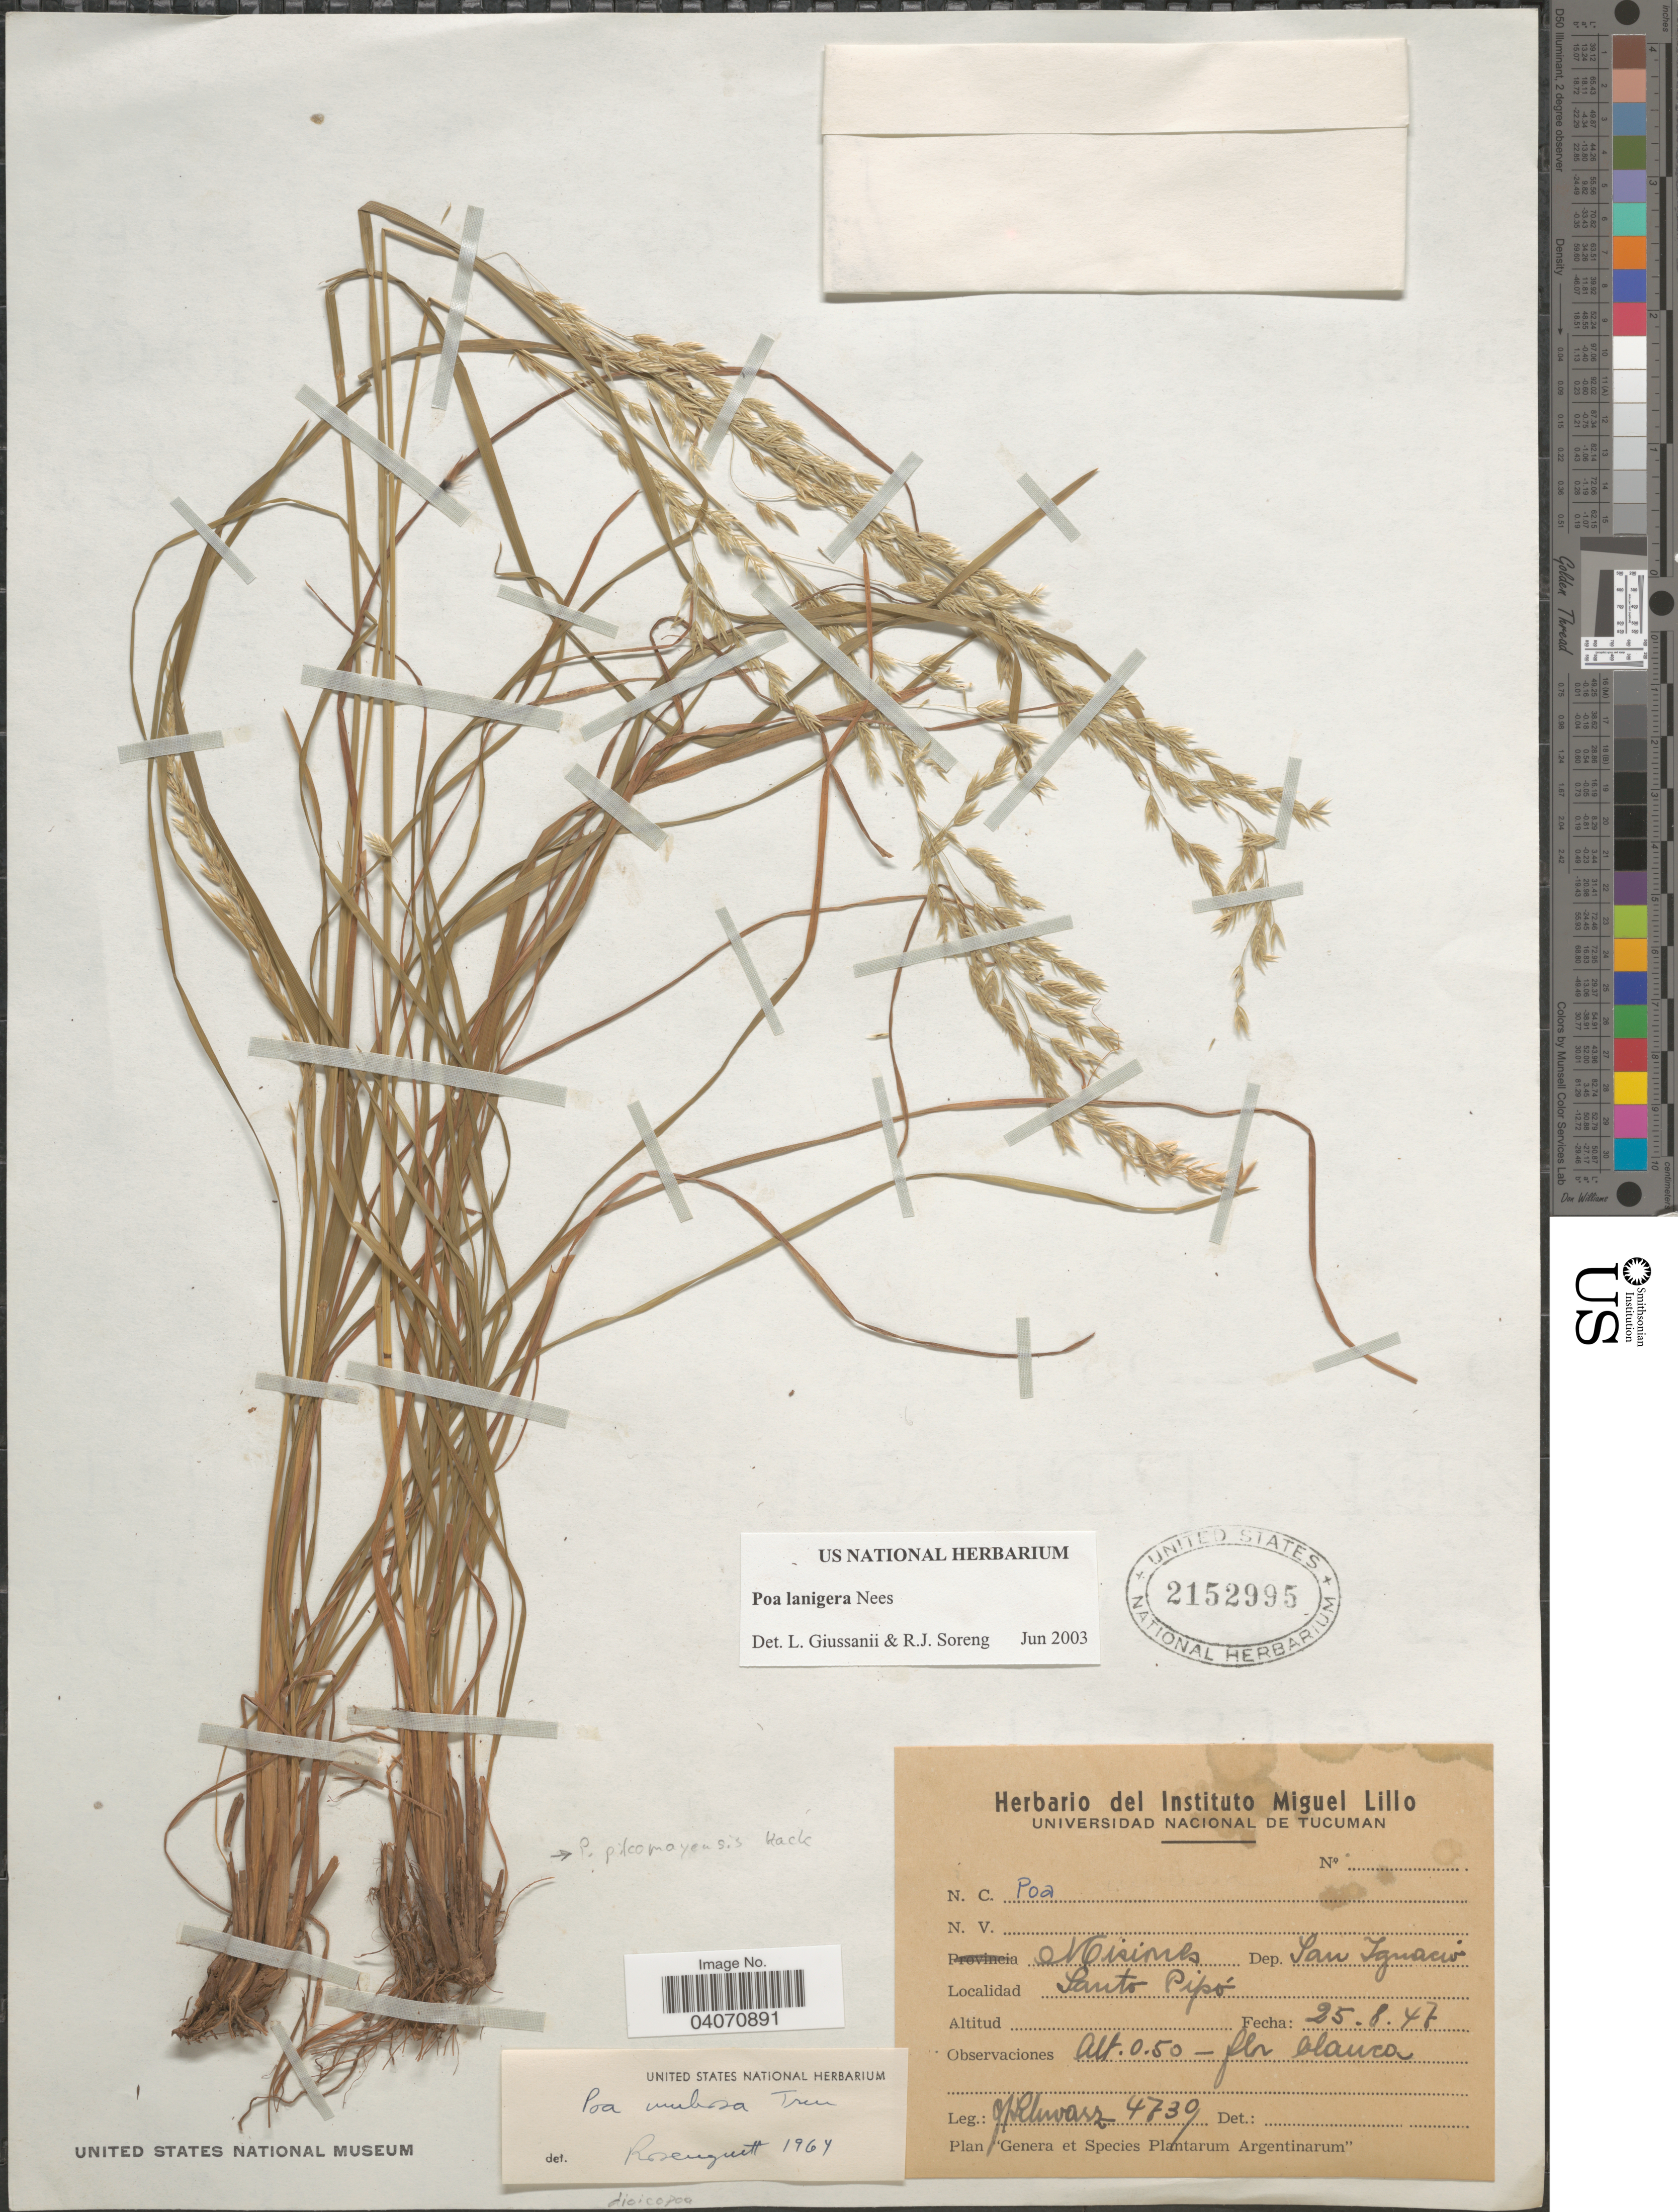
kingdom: Plantae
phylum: Tracheophyta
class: Liliopsida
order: Poales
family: Poaceae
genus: Poa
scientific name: Poa lanigera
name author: Nees in Mart.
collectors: G. J. Schwarz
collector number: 4739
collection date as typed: Transcribed d/m/y: 25/8/47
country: Argentina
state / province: Misiones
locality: Dep. San Ignacio. Santo Pipó.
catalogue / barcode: US 2152995